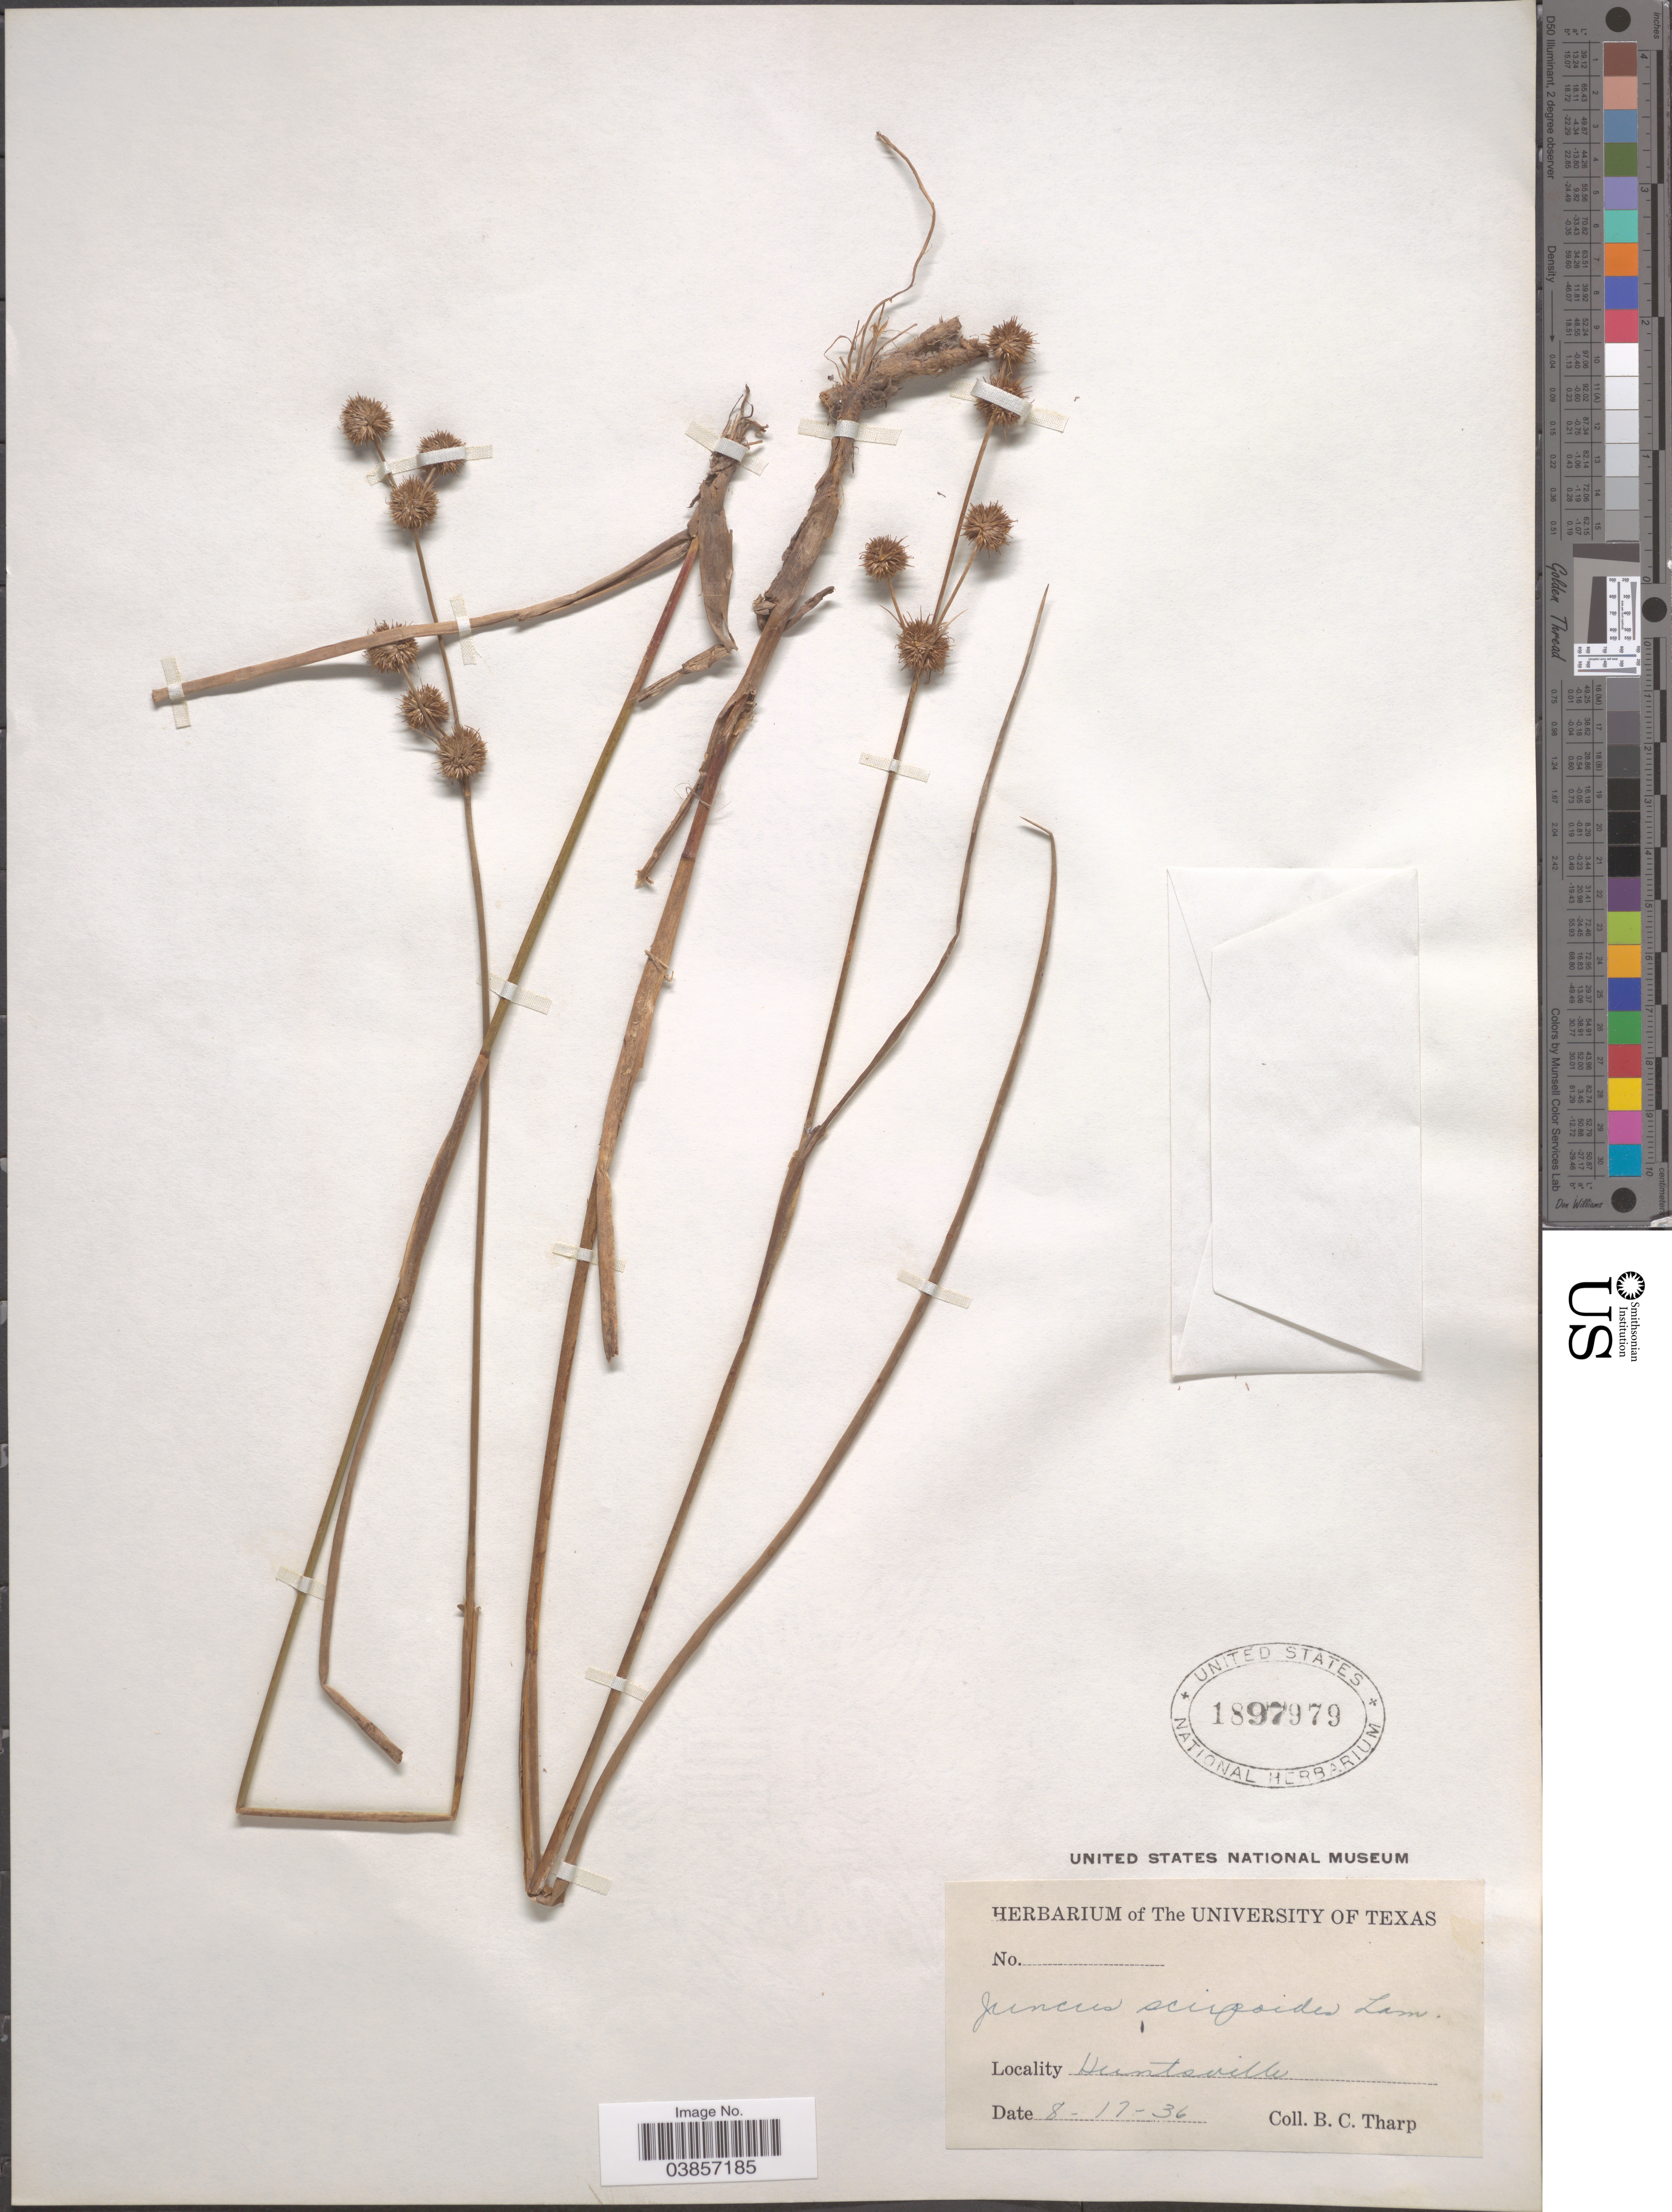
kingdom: Plantae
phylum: Tracheophyta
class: Liliopsida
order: Poales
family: Juncaceae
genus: Juncus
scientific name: Juncus scirpoides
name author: Lam.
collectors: B. C. Tharp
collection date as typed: Transcribed d/m/y: 17/8/36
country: United States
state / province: Texas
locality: Huntsville.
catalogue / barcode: US 1897979